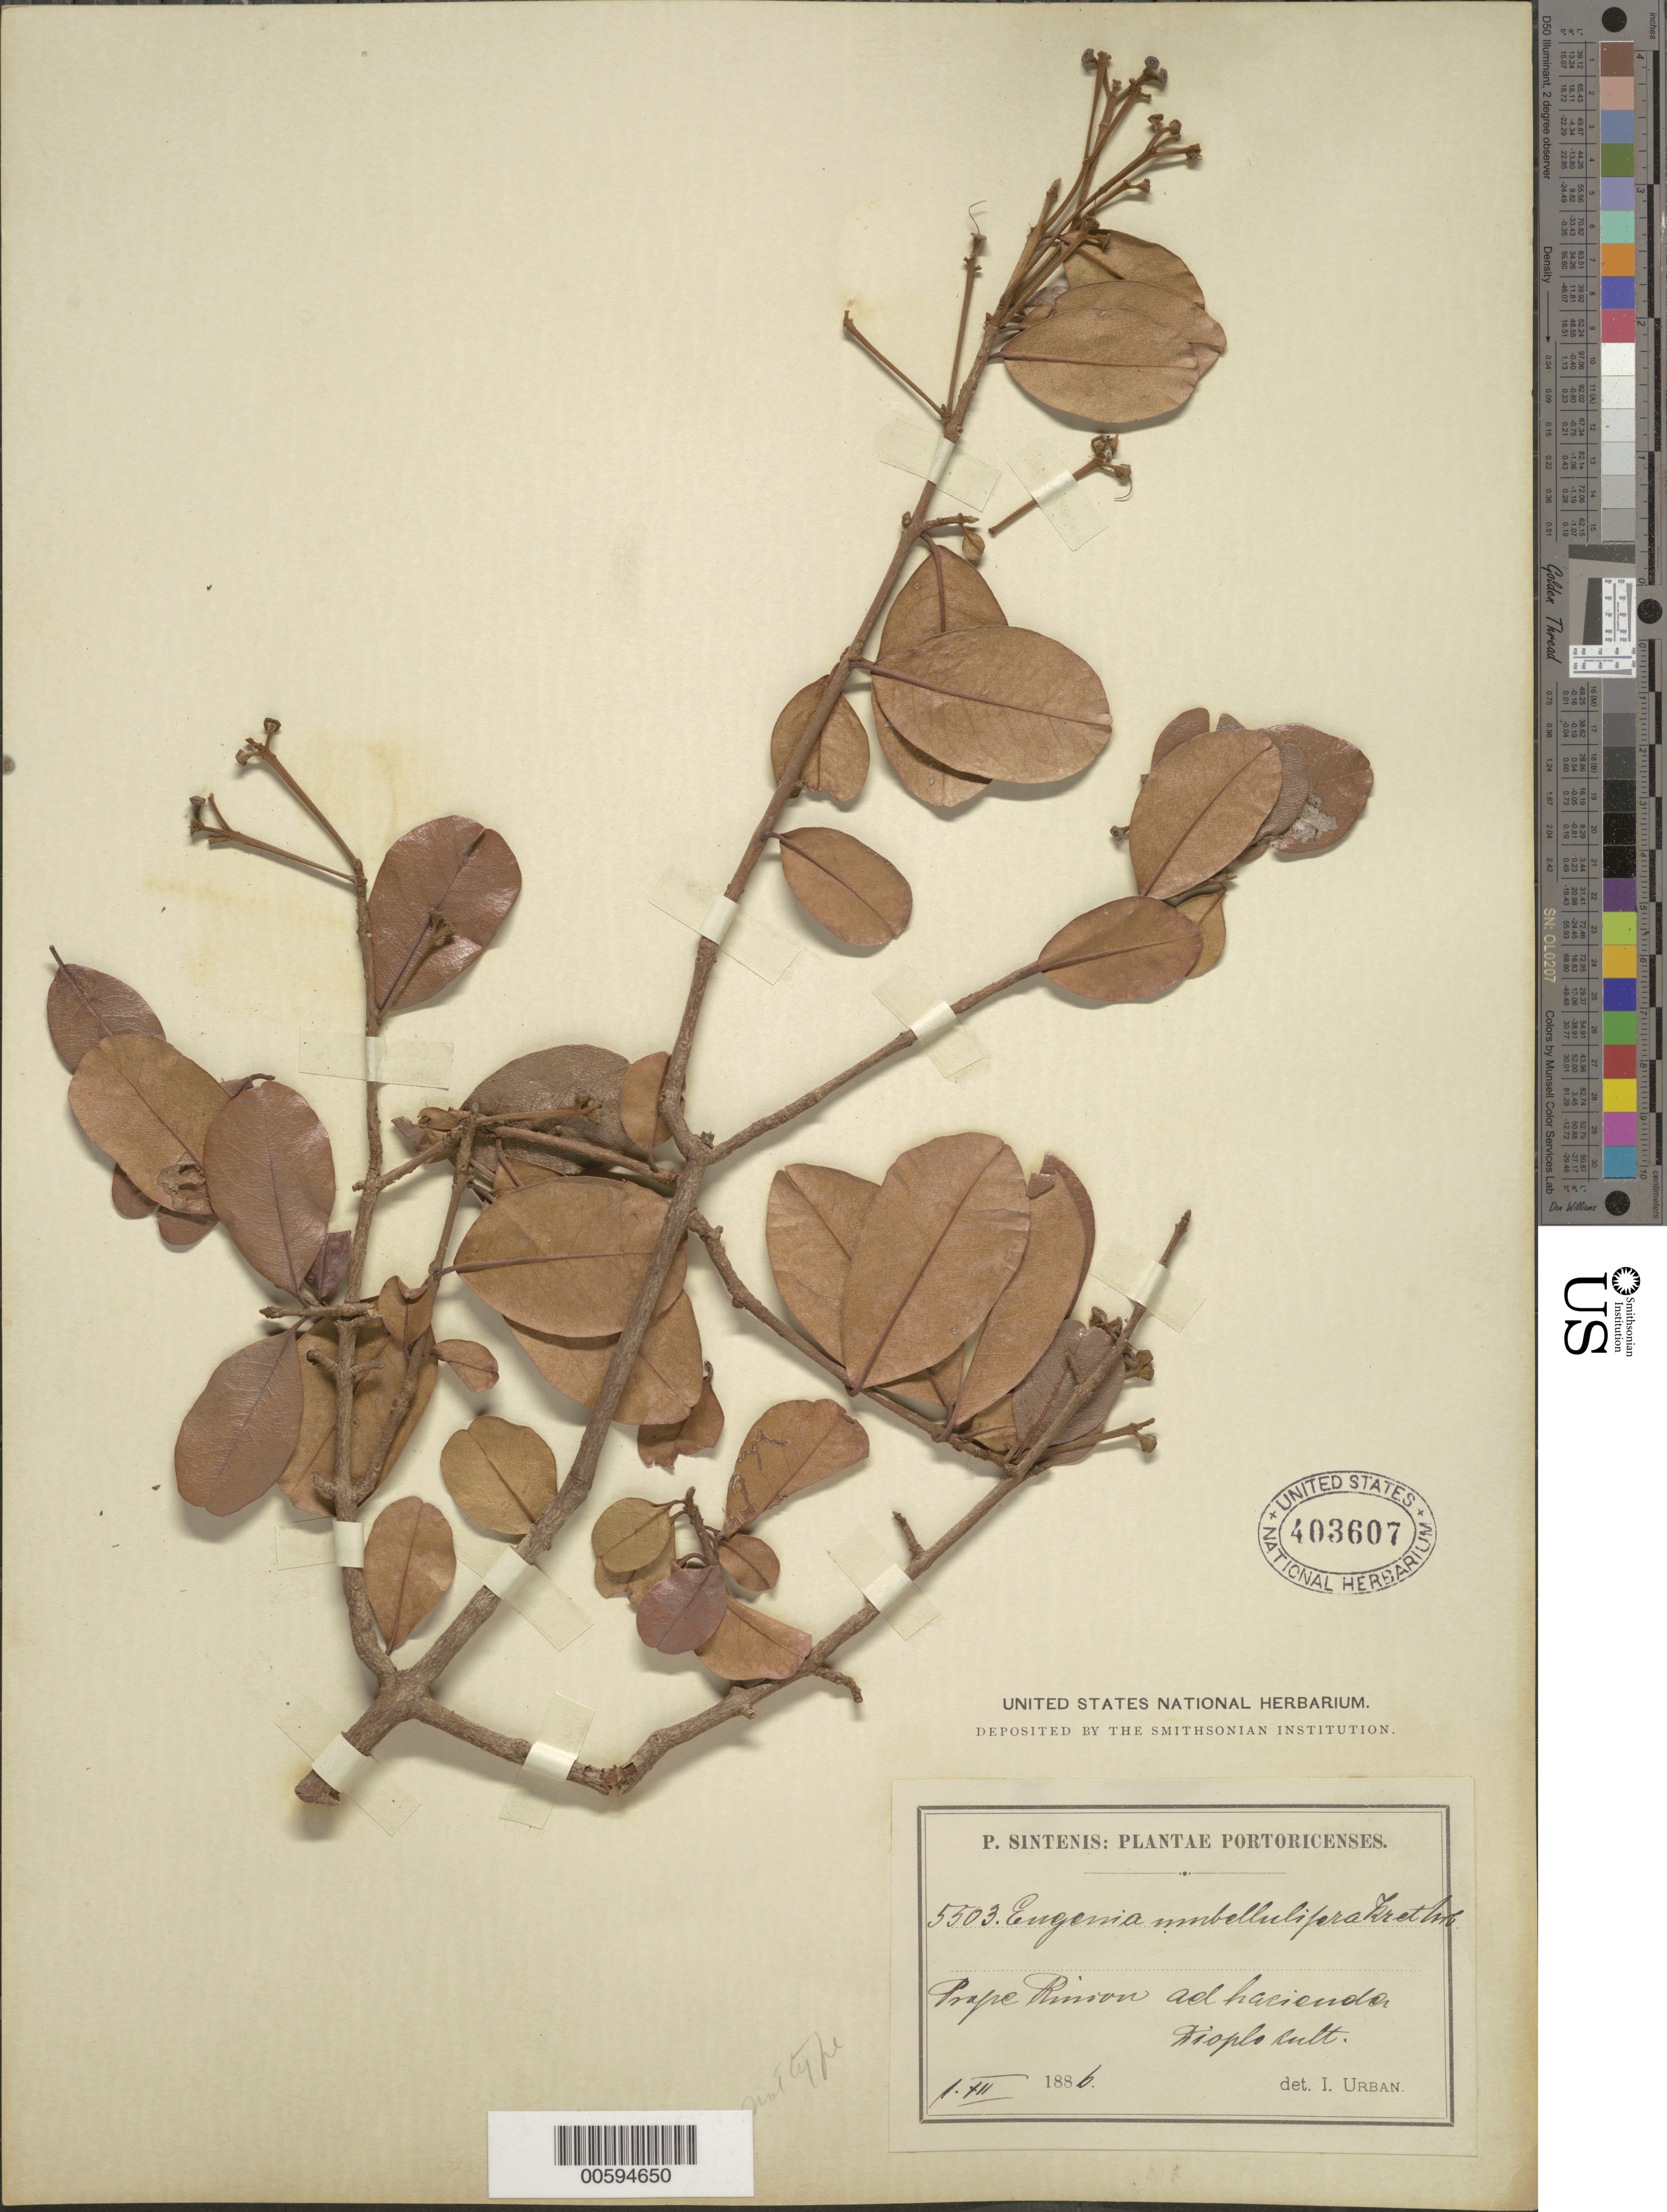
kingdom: Plantae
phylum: Tracheophyta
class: Magnoliopsida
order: Myrtales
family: Myrtaceae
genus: Eugenia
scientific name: Eugenia umbellulifera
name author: (Kunth) Krug & Urb.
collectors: P. Sintenis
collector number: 5503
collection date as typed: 01 Dec 1886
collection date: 1886-12-01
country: Puerto Rico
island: Greater Antilles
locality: Prope Rincon ad hacienda Hioplo cult.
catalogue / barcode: US 403607